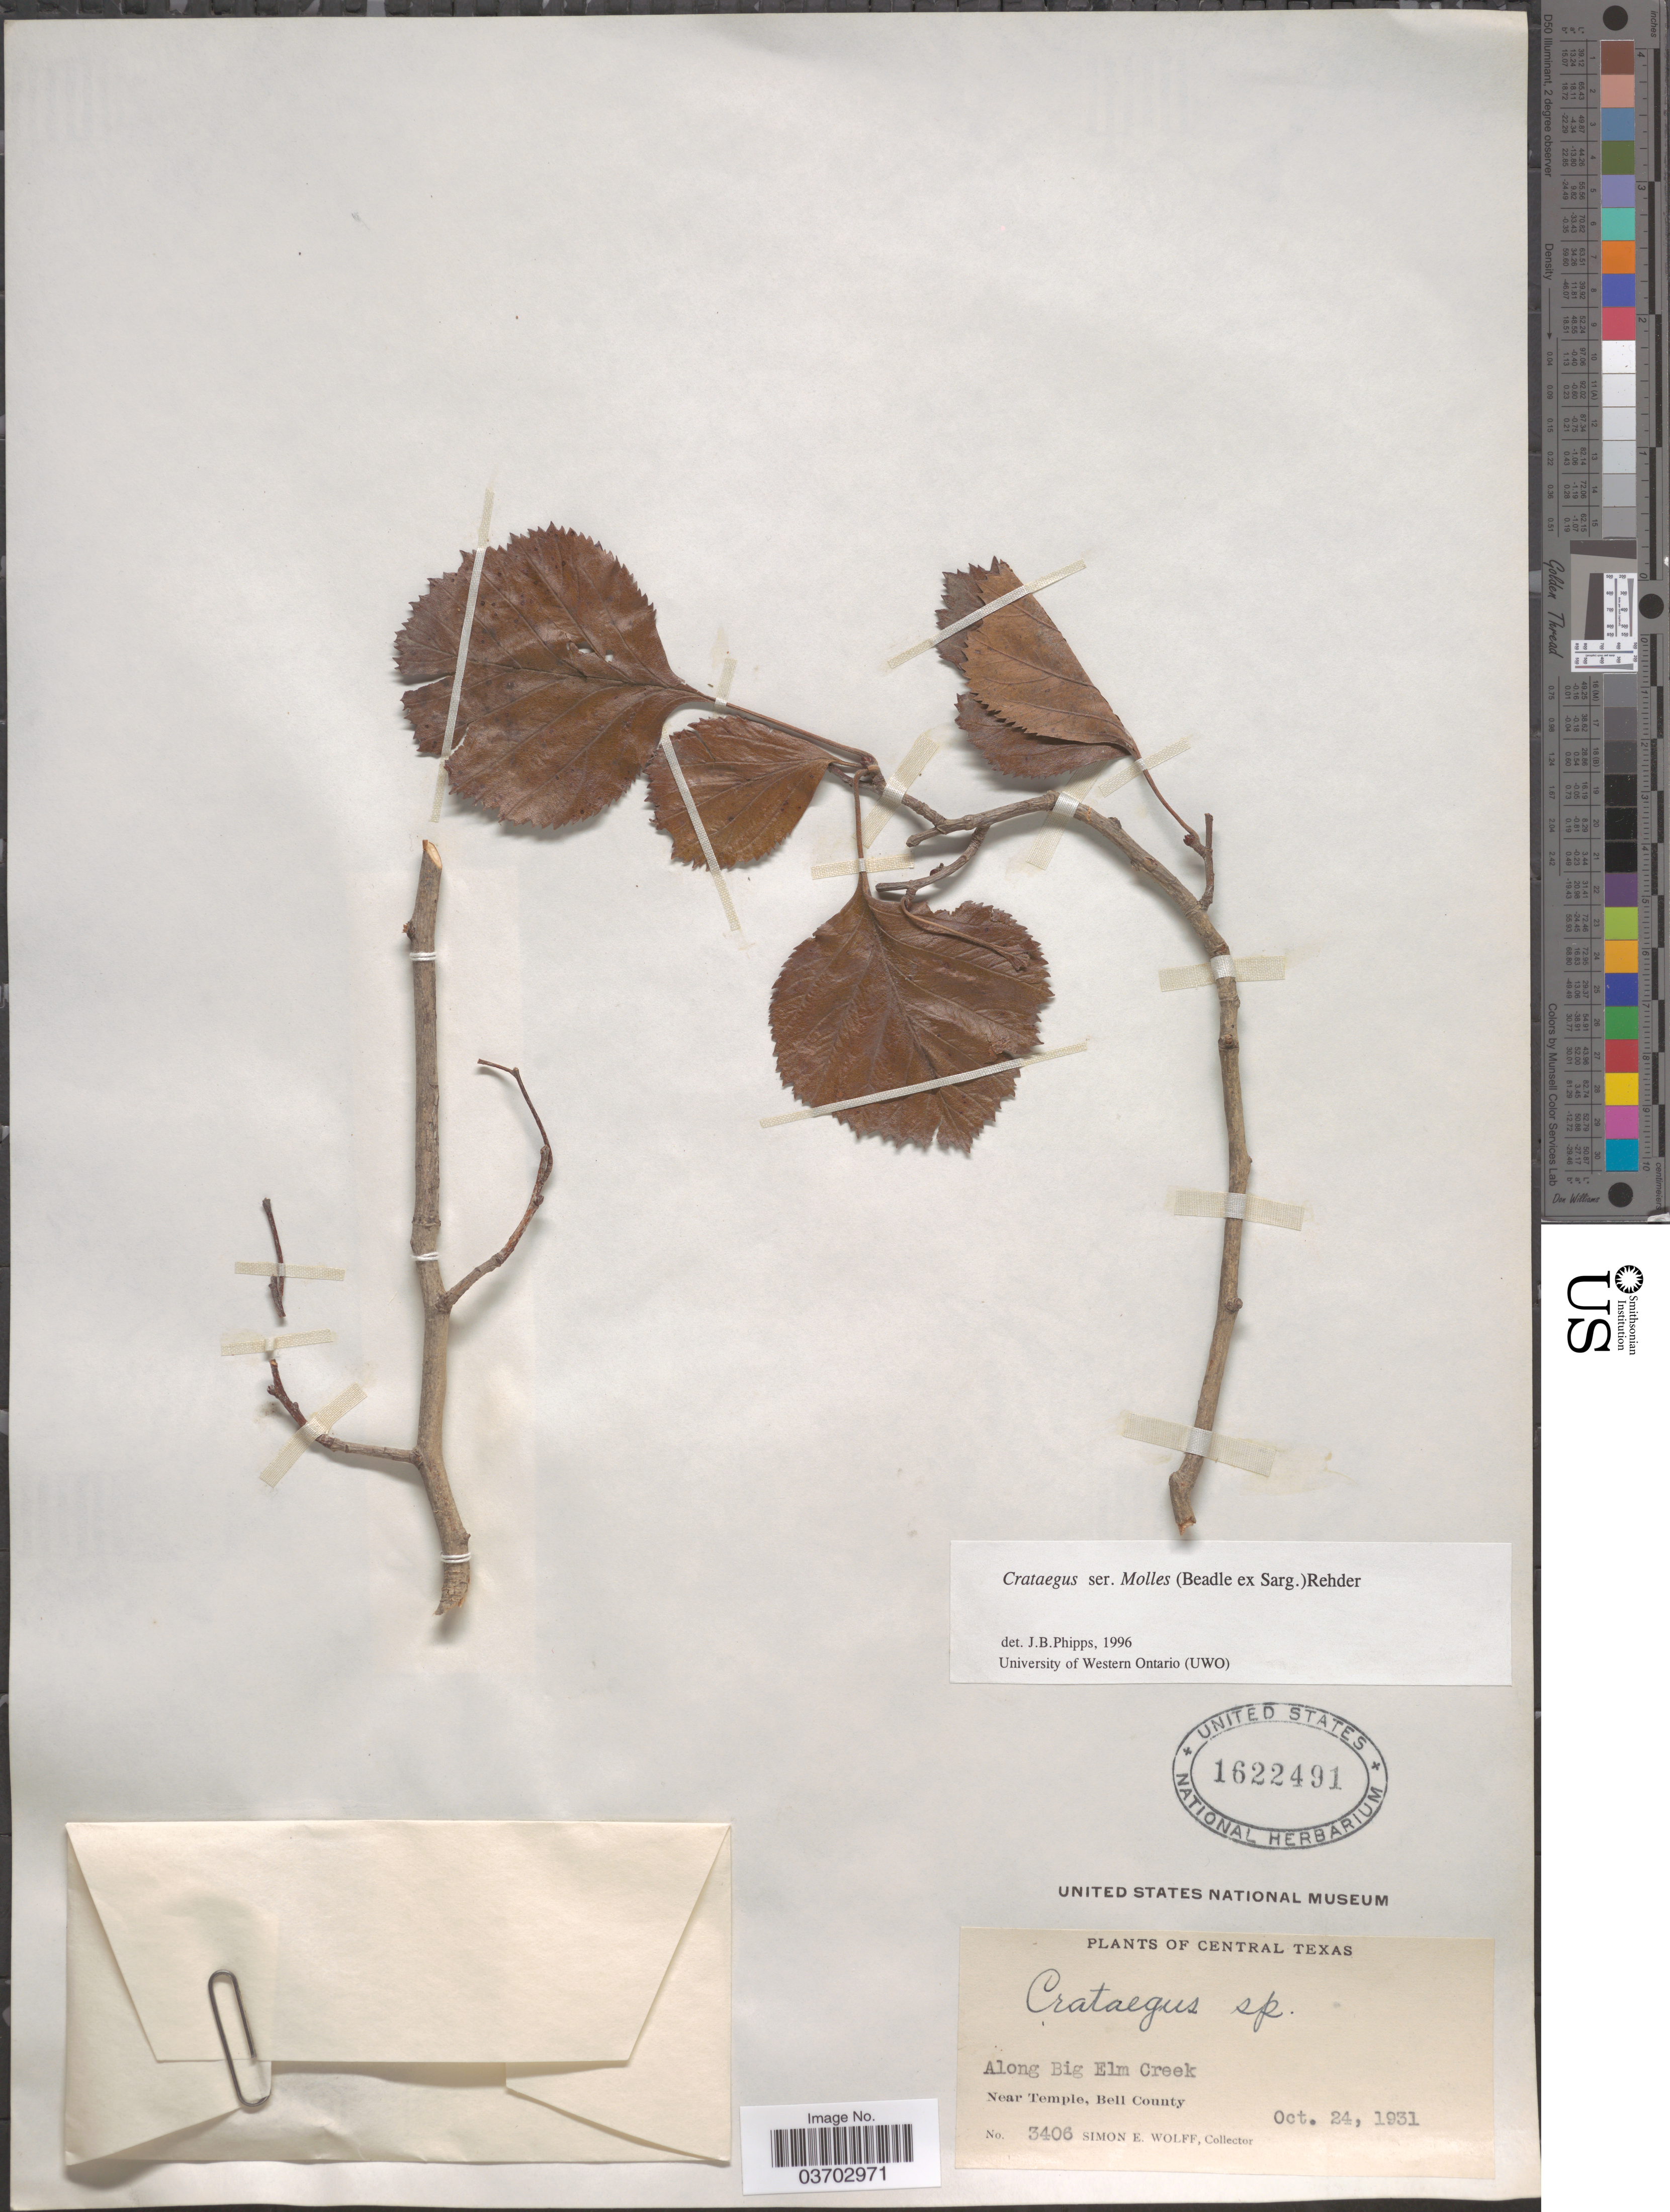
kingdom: Plantae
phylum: Tracheophyta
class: Magnoliopsida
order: Rosales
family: Rosaceae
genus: Crataegus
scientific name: Crataegus sp.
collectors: S. E. Wolff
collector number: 3406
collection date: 1931-10-24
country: United States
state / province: Texas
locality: Central Texas. Along Big Elm Creek. Near Temple, Bell County.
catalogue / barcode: US 1622491